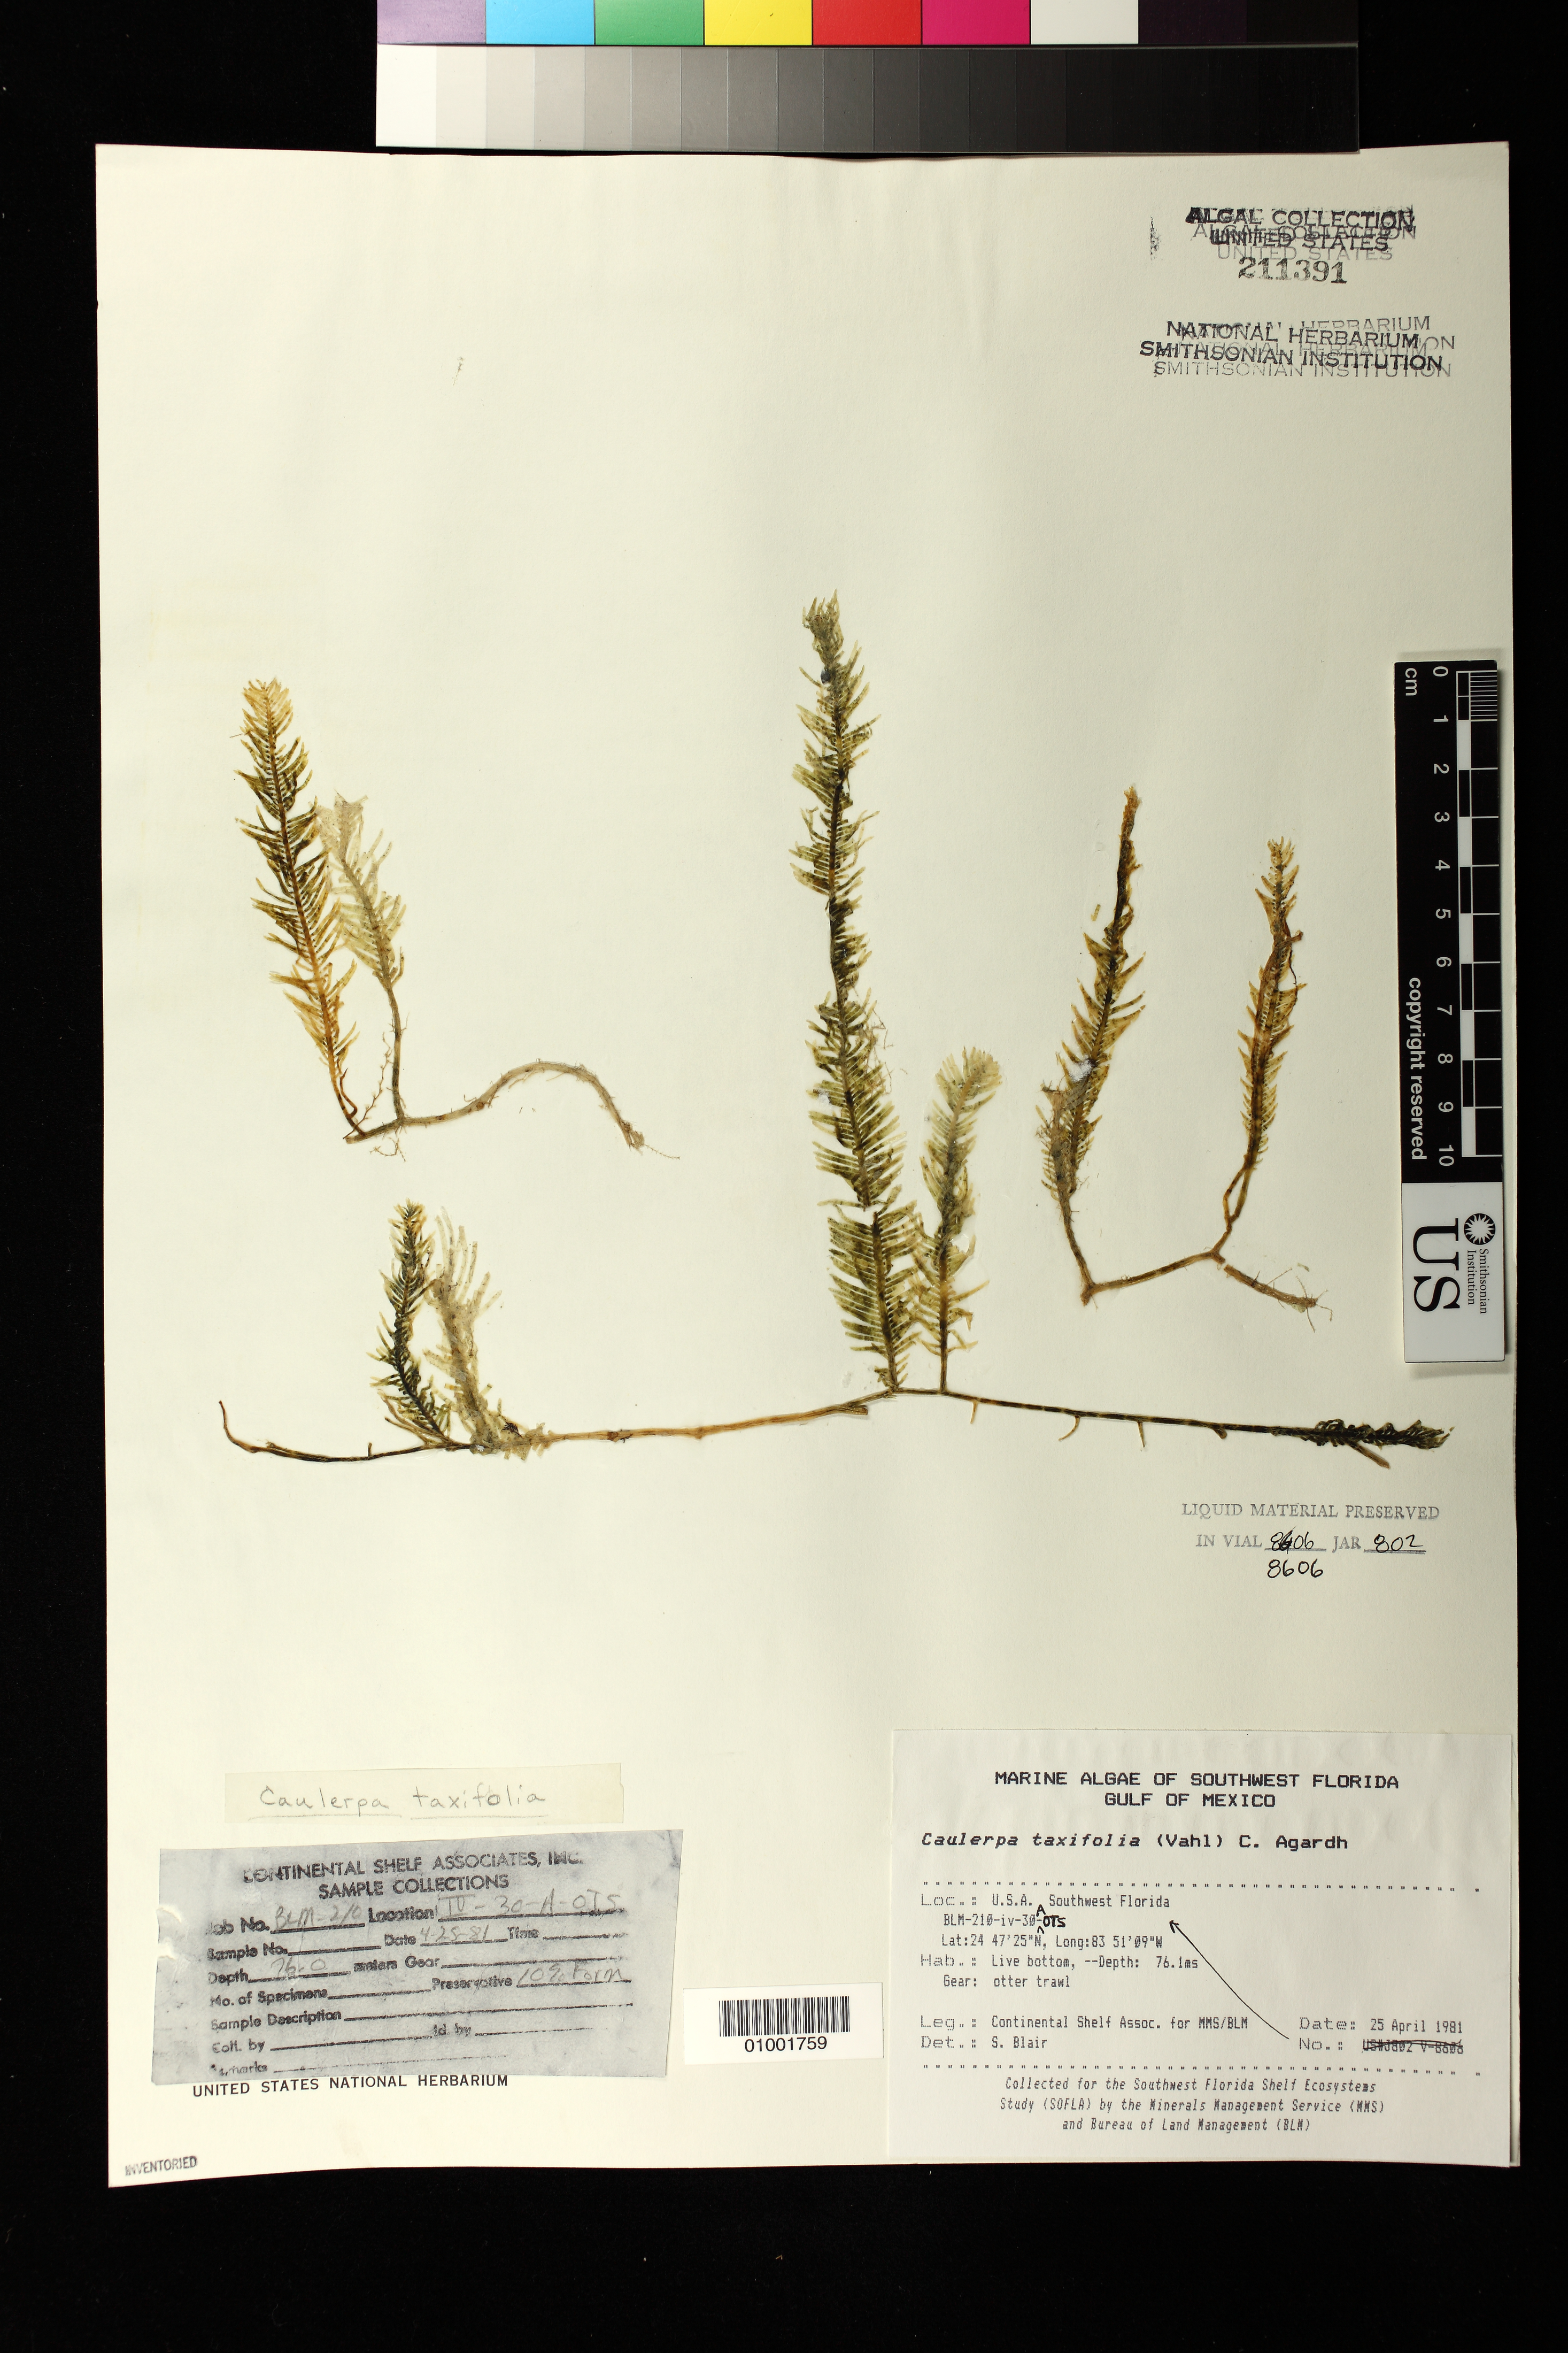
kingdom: Plantae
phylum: Chlorophyta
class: Ulvophyceae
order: Bryopsidales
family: Caulerpaceae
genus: Caulerpa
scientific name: Caulerpa taxifolia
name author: (M. Vahl) C. Agardh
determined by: Blair, S. M.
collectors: Continental Shelf Associates for the MMS/BLM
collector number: BLM-210-IV-30-C-OTS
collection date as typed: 25 Apr 1981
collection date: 1981-04-25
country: United States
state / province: Florida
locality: Gulf of Mexico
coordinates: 24 47'25"N, 83 51'09"W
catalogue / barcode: US 211391